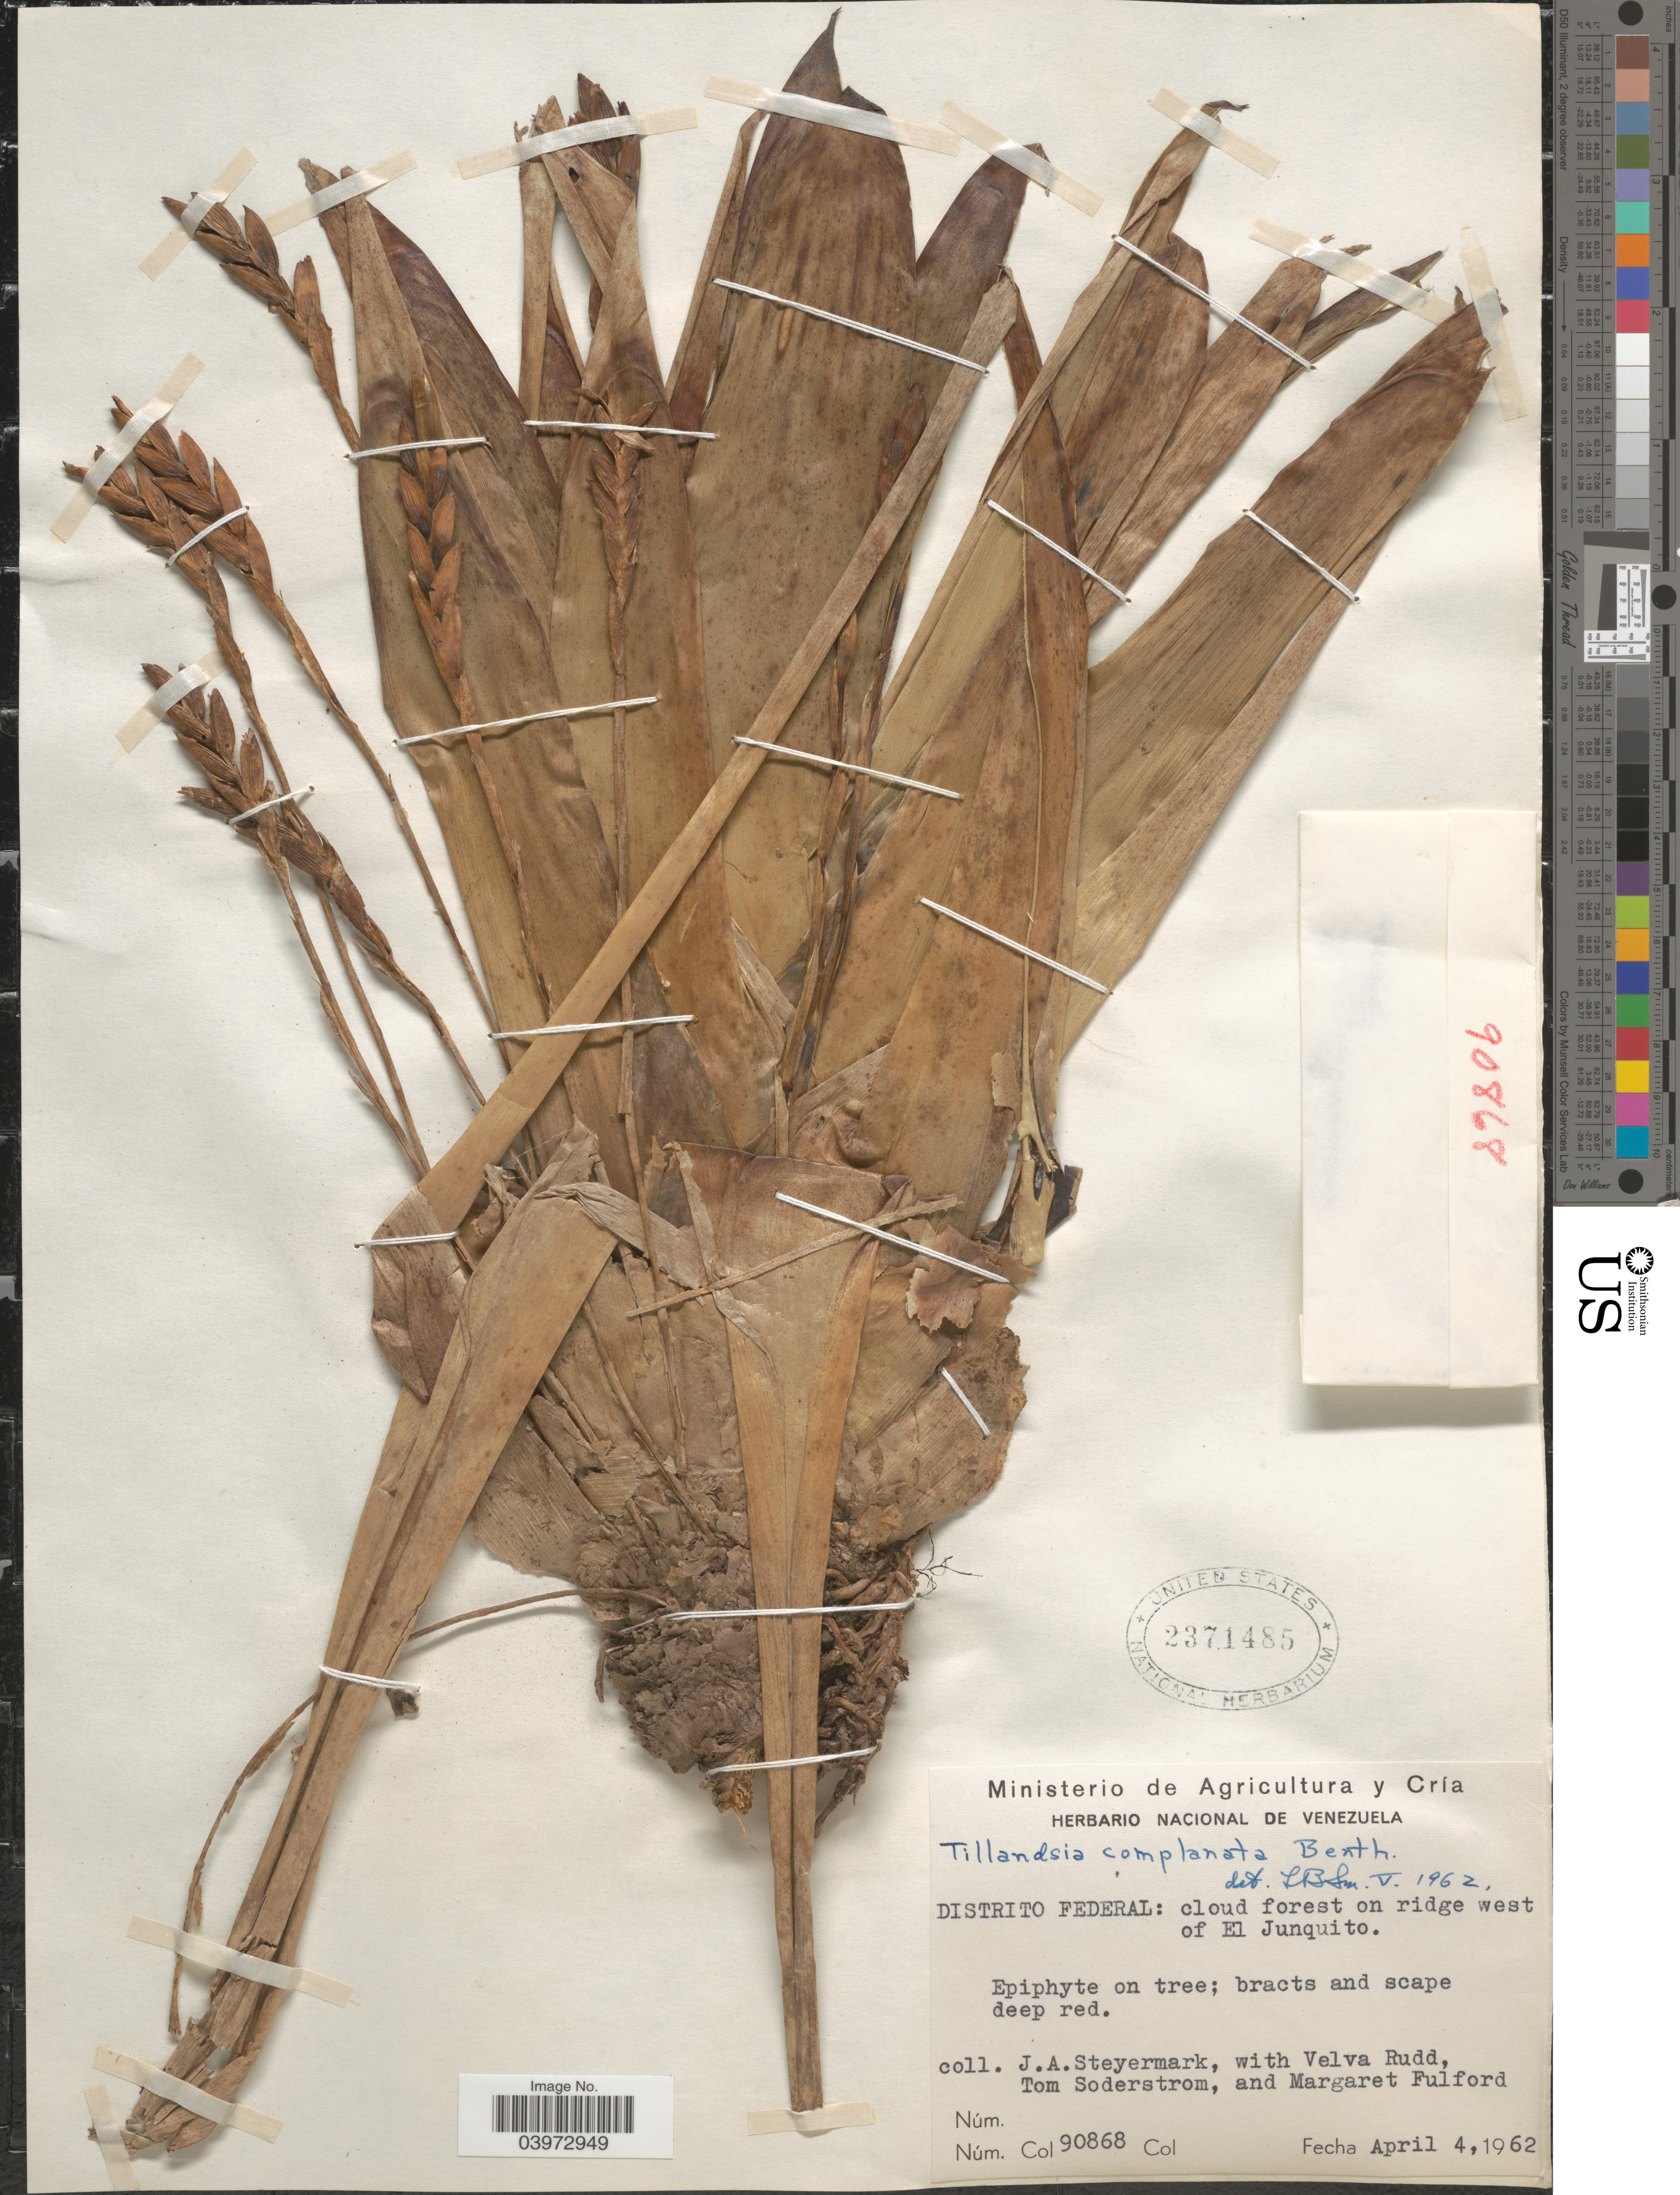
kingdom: Plantae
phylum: Tracheophyta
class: Liliopsida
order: Poales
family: Bromeliaceae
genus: Tillandsia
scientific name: Tillandsia complanata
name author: Benth.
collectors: J. Steyermark, V. E. Rudd, T. R. Soderstrom & M. Fulford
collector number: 90868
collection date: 1962-04-04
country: Venezuela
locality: Distrito Federal: cloud forest on ridge west of El Junquito.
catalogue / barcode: US 2371485